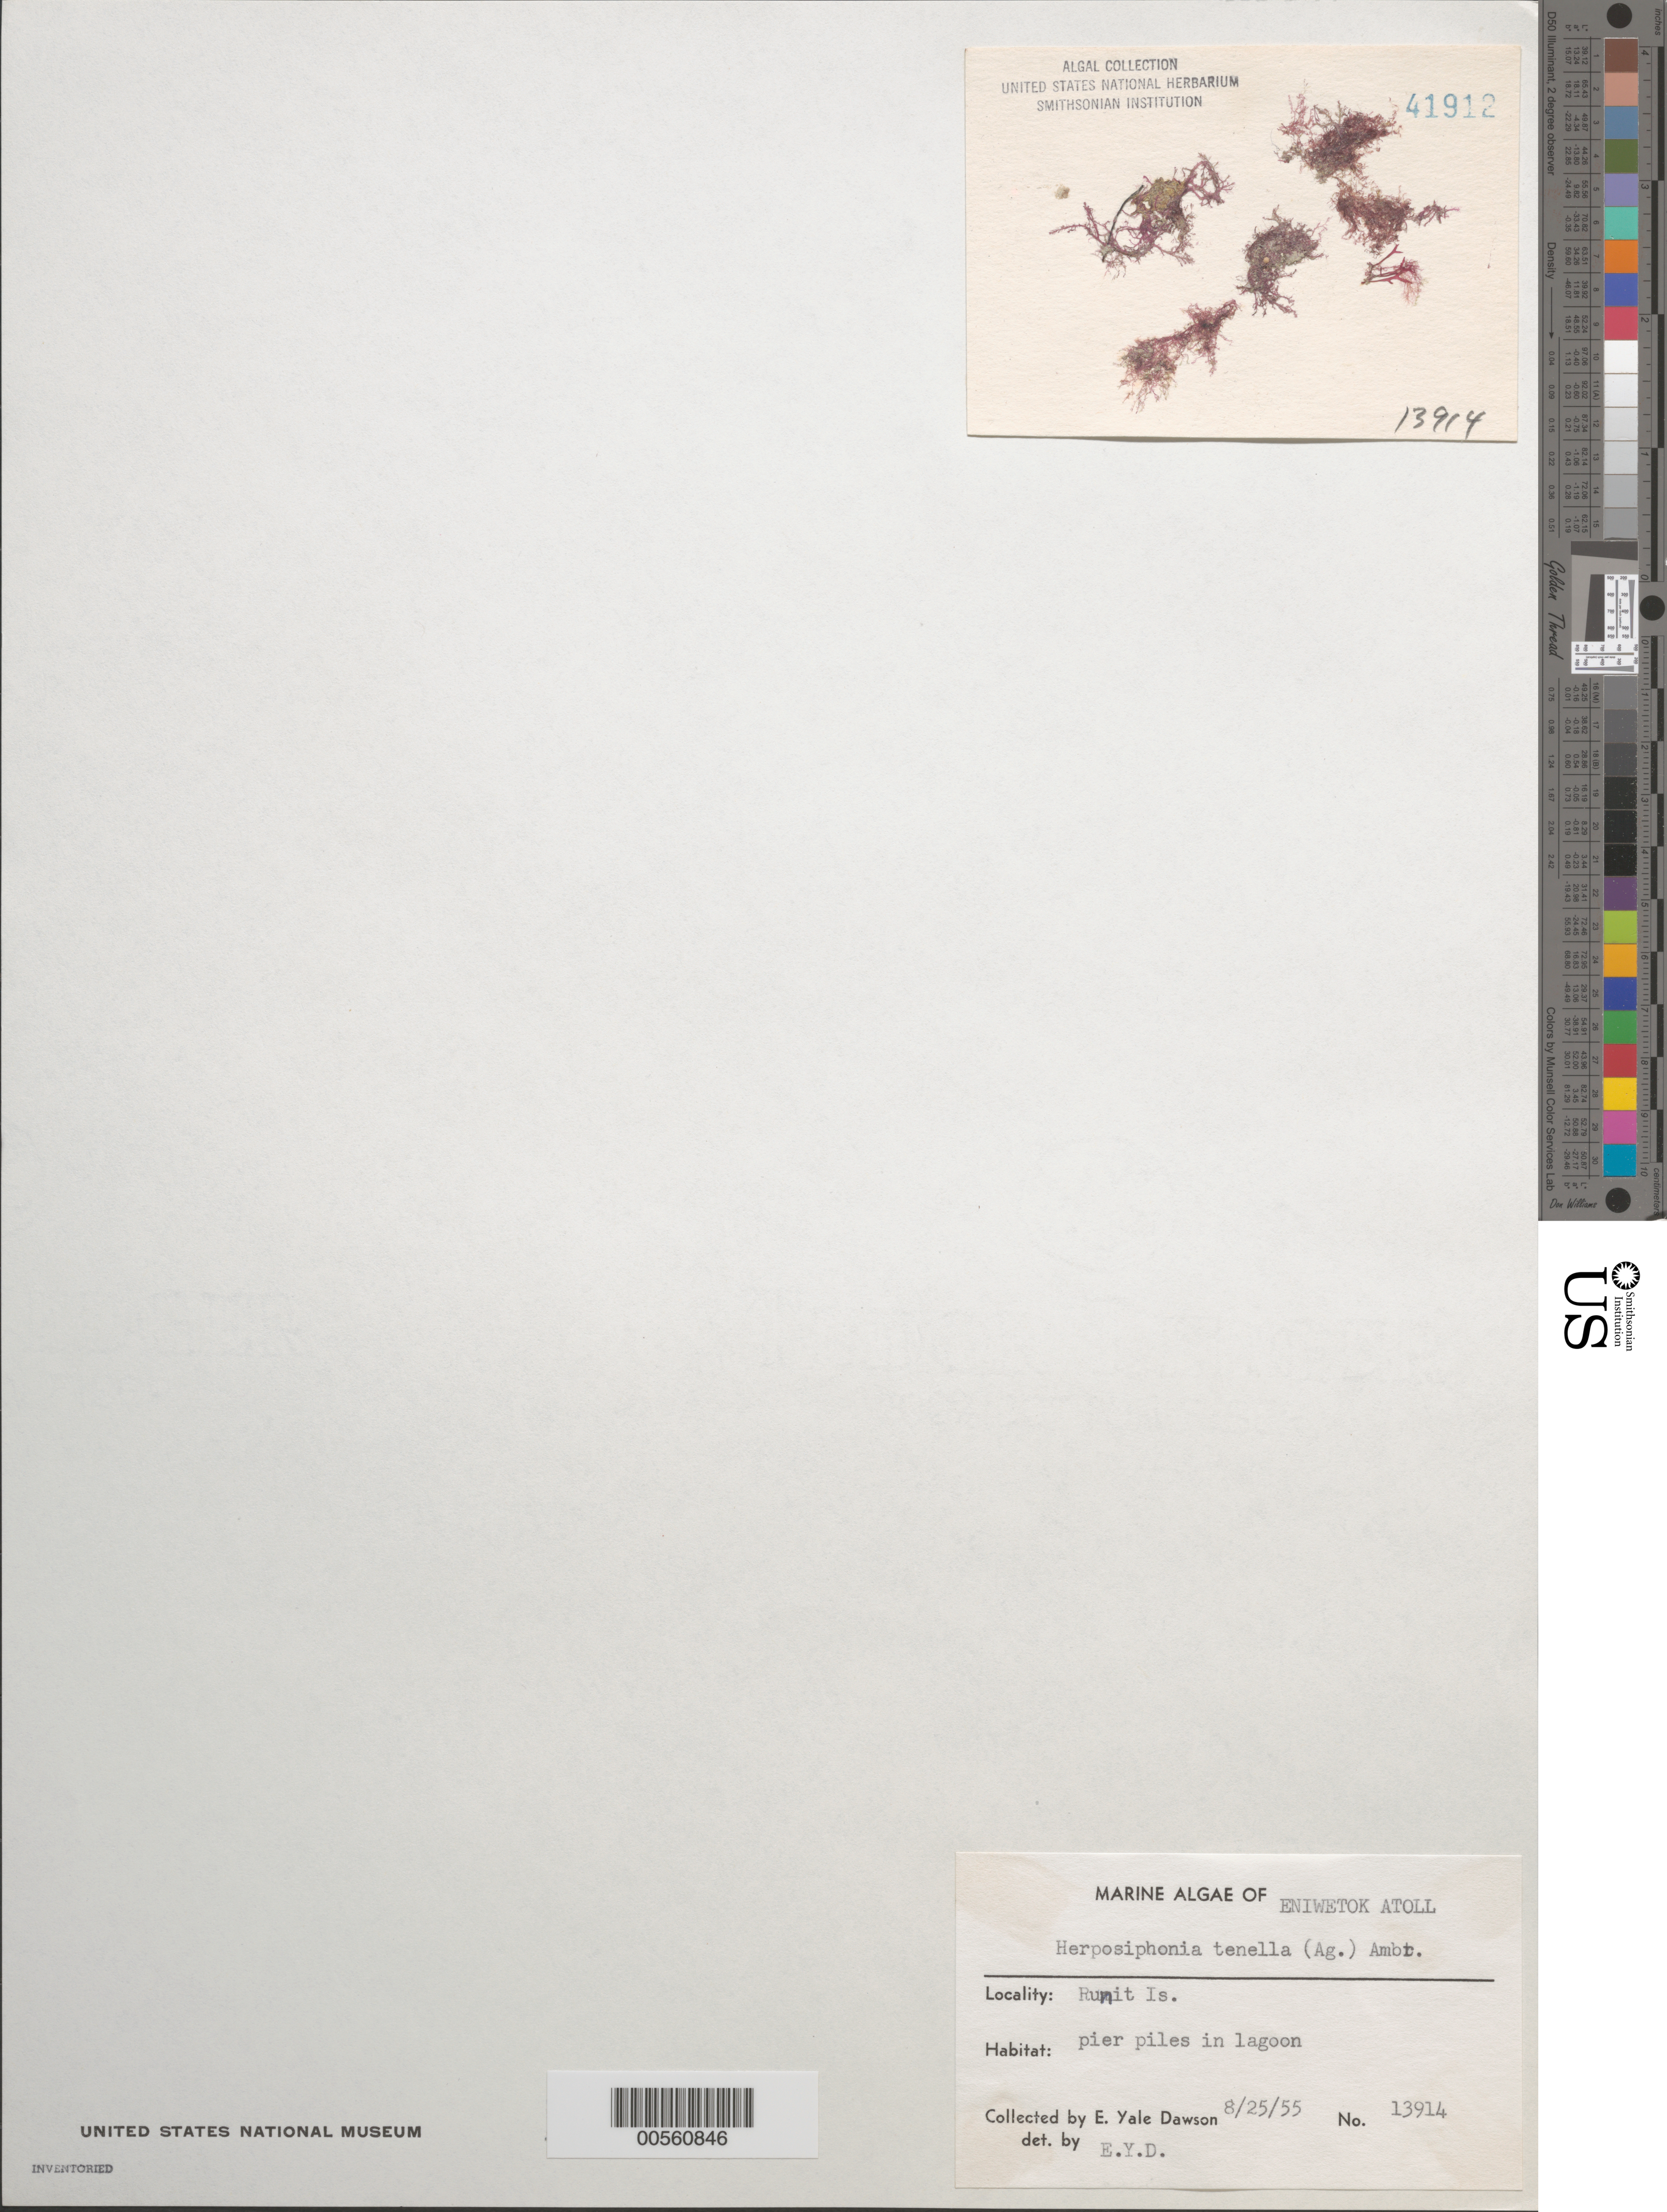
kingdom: Plantae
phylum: Rhodophyta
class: Florideophyceae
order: Ceramiales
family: Rhodomelaceae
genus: Herposiphonia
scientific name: Herposiphonia tenella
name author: (C. Agardh) Ambronn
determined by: Dawson, E. Y.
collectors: E. Y. Dawson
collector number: EYD 13914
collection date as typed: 25 Aug 1955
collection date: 1955-08-25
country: Marshall Islands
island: Enewetak [Eniwetok] Atoll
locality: Runit Islet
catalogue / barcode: US 41912